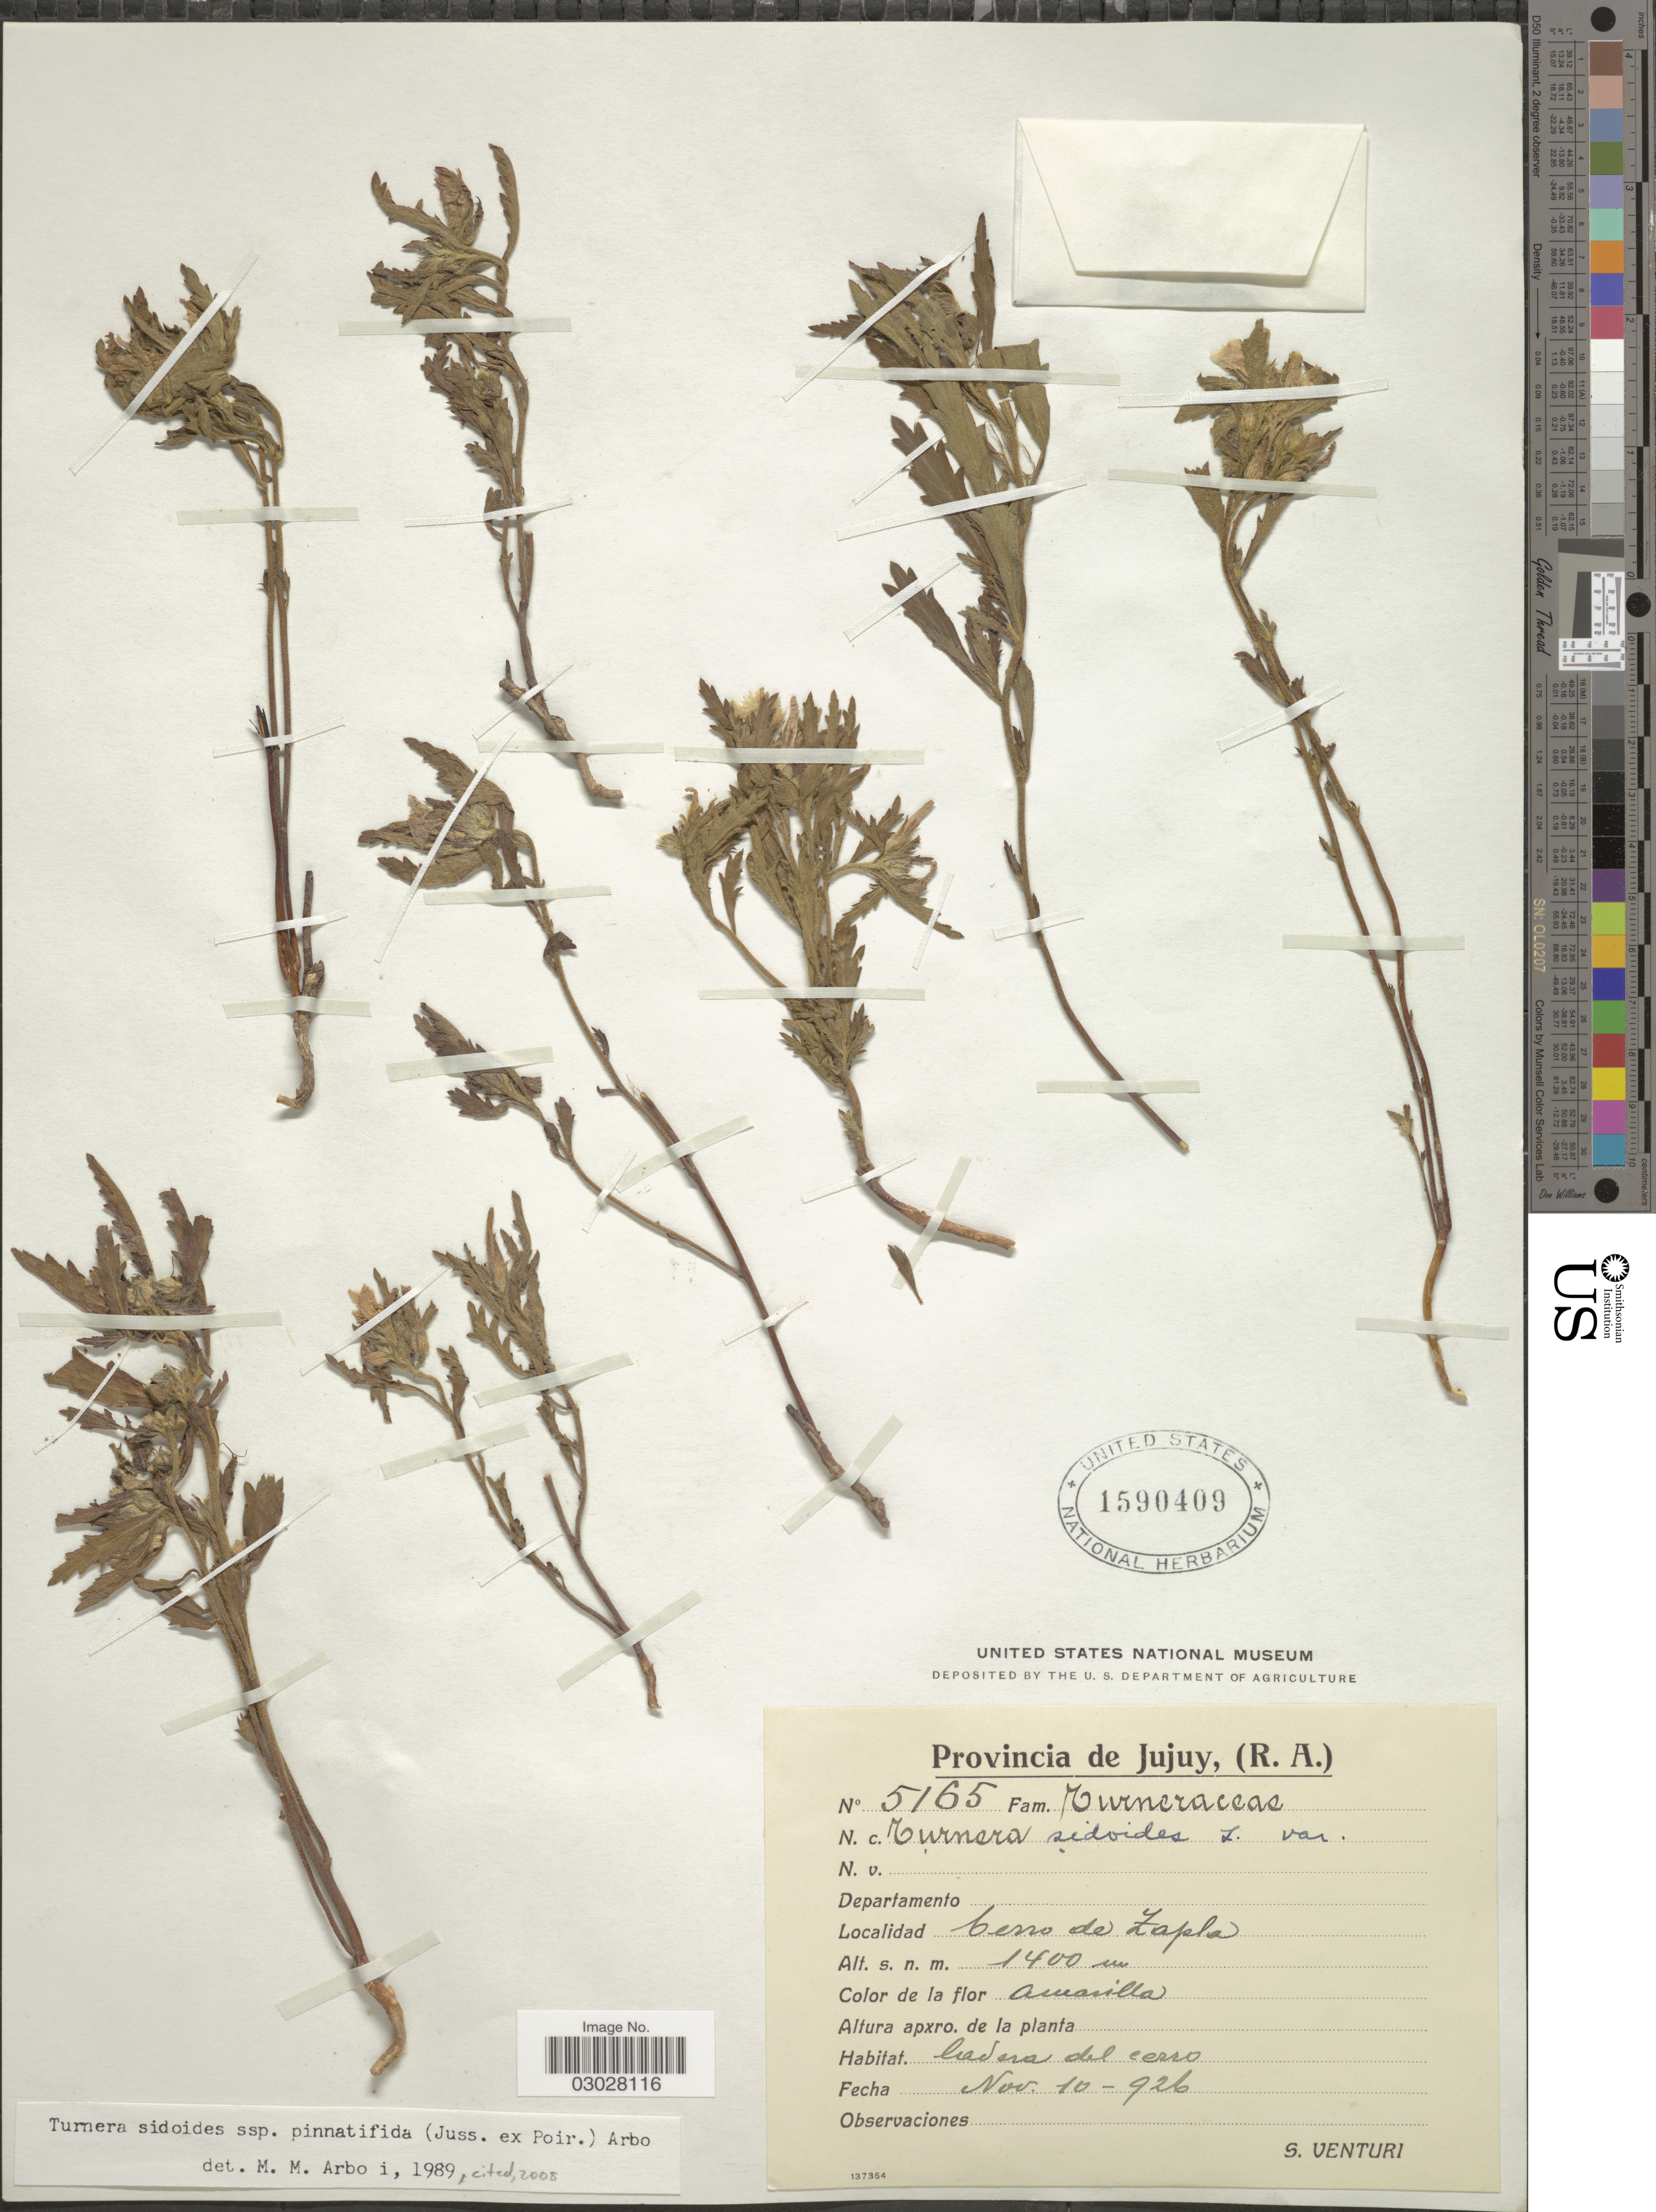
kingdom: Plantae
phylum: Tracheophyta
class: Magnoliopsida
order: Malpighiales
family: Turneraceae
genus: Turnera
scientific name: Turnera sidoides subsp. pinnatifida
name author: (Juss. ex Poir.) Arbo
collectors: S. Venturi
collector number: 5165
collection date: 1926-11-10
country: Argentina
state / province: Jujuy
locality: Provincia de Jujuy, (R.A.). Cerro de Zapla.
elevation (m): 1400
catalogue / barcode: US 1590409